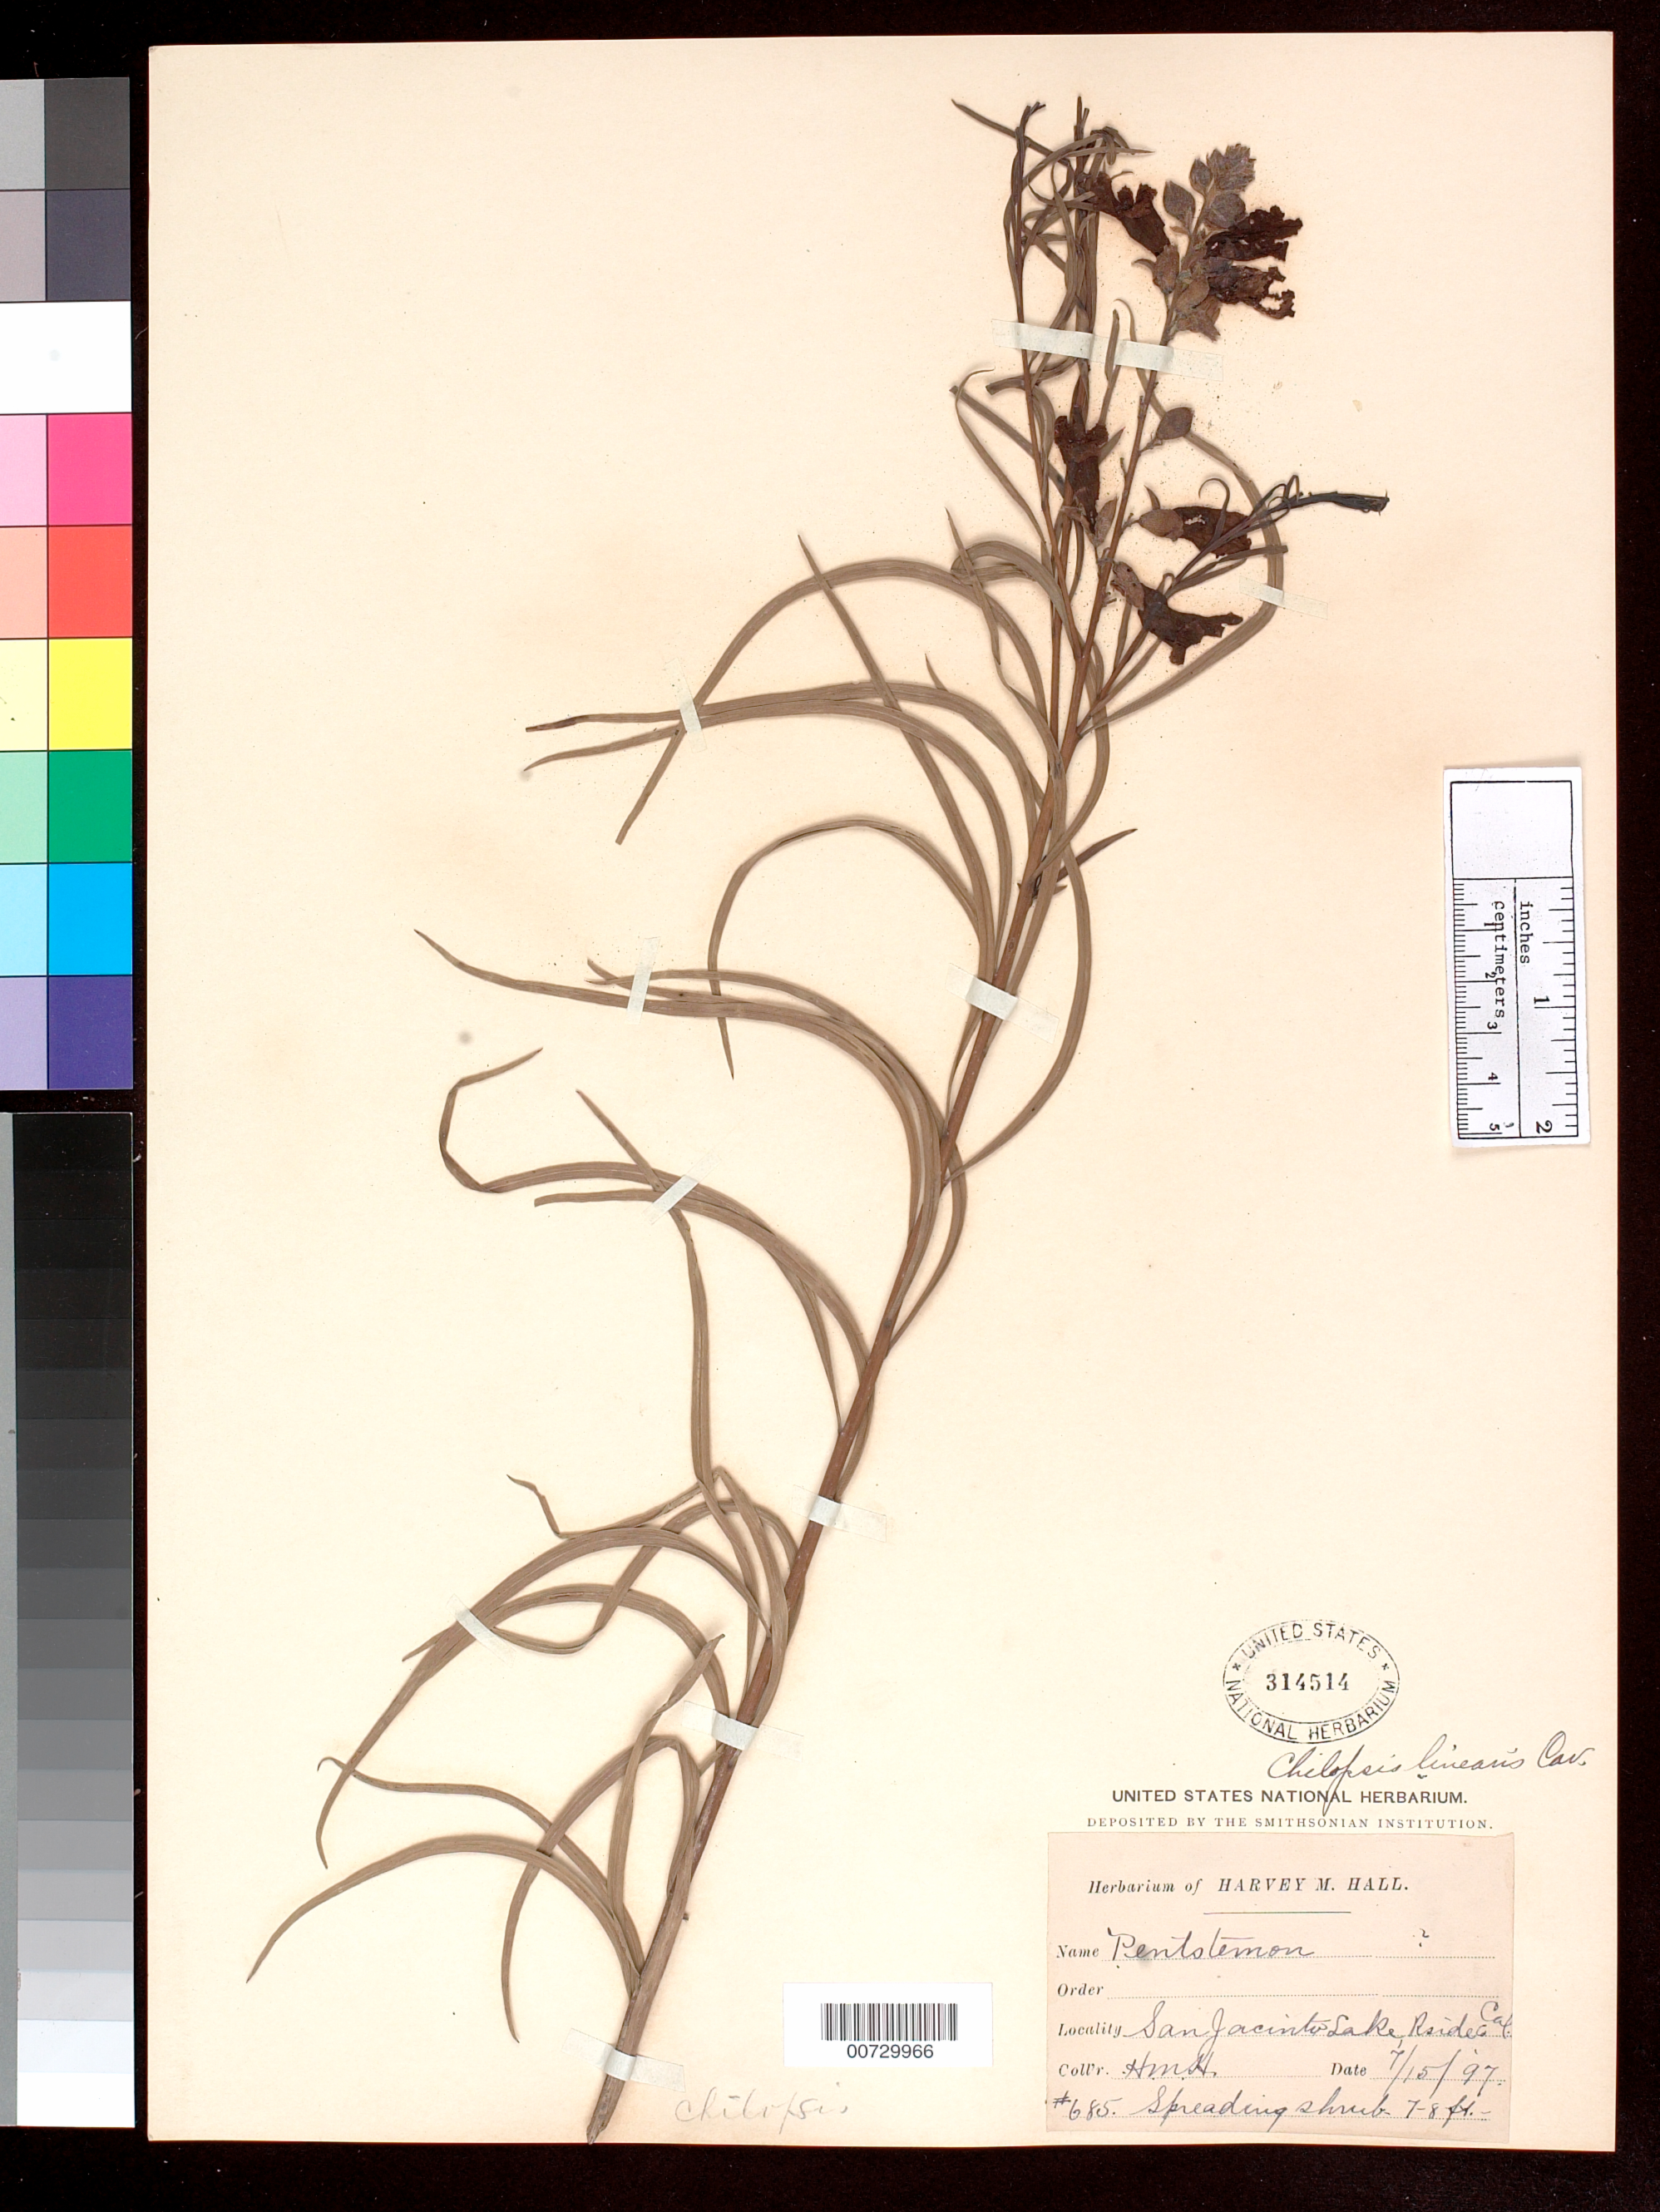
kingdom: Plantae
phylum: Tracheophyta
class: Magnoliopsida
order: Lamiales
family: Bignoniaceae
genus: Chilopsis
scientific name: Chilopsis linearis subsp. arcuata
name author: (Fosberg) Henrickson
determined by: Strong, Mark T., (BOT), Smithsonian Institution - National Museum of Natural History (UNITED STATES)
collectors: H. M. Hall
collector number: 685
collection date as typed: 15 Jul 1897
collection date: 1897-07-15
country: United States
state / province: California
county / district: Riverside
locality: San Jacinto Lake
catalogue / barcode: US 314514